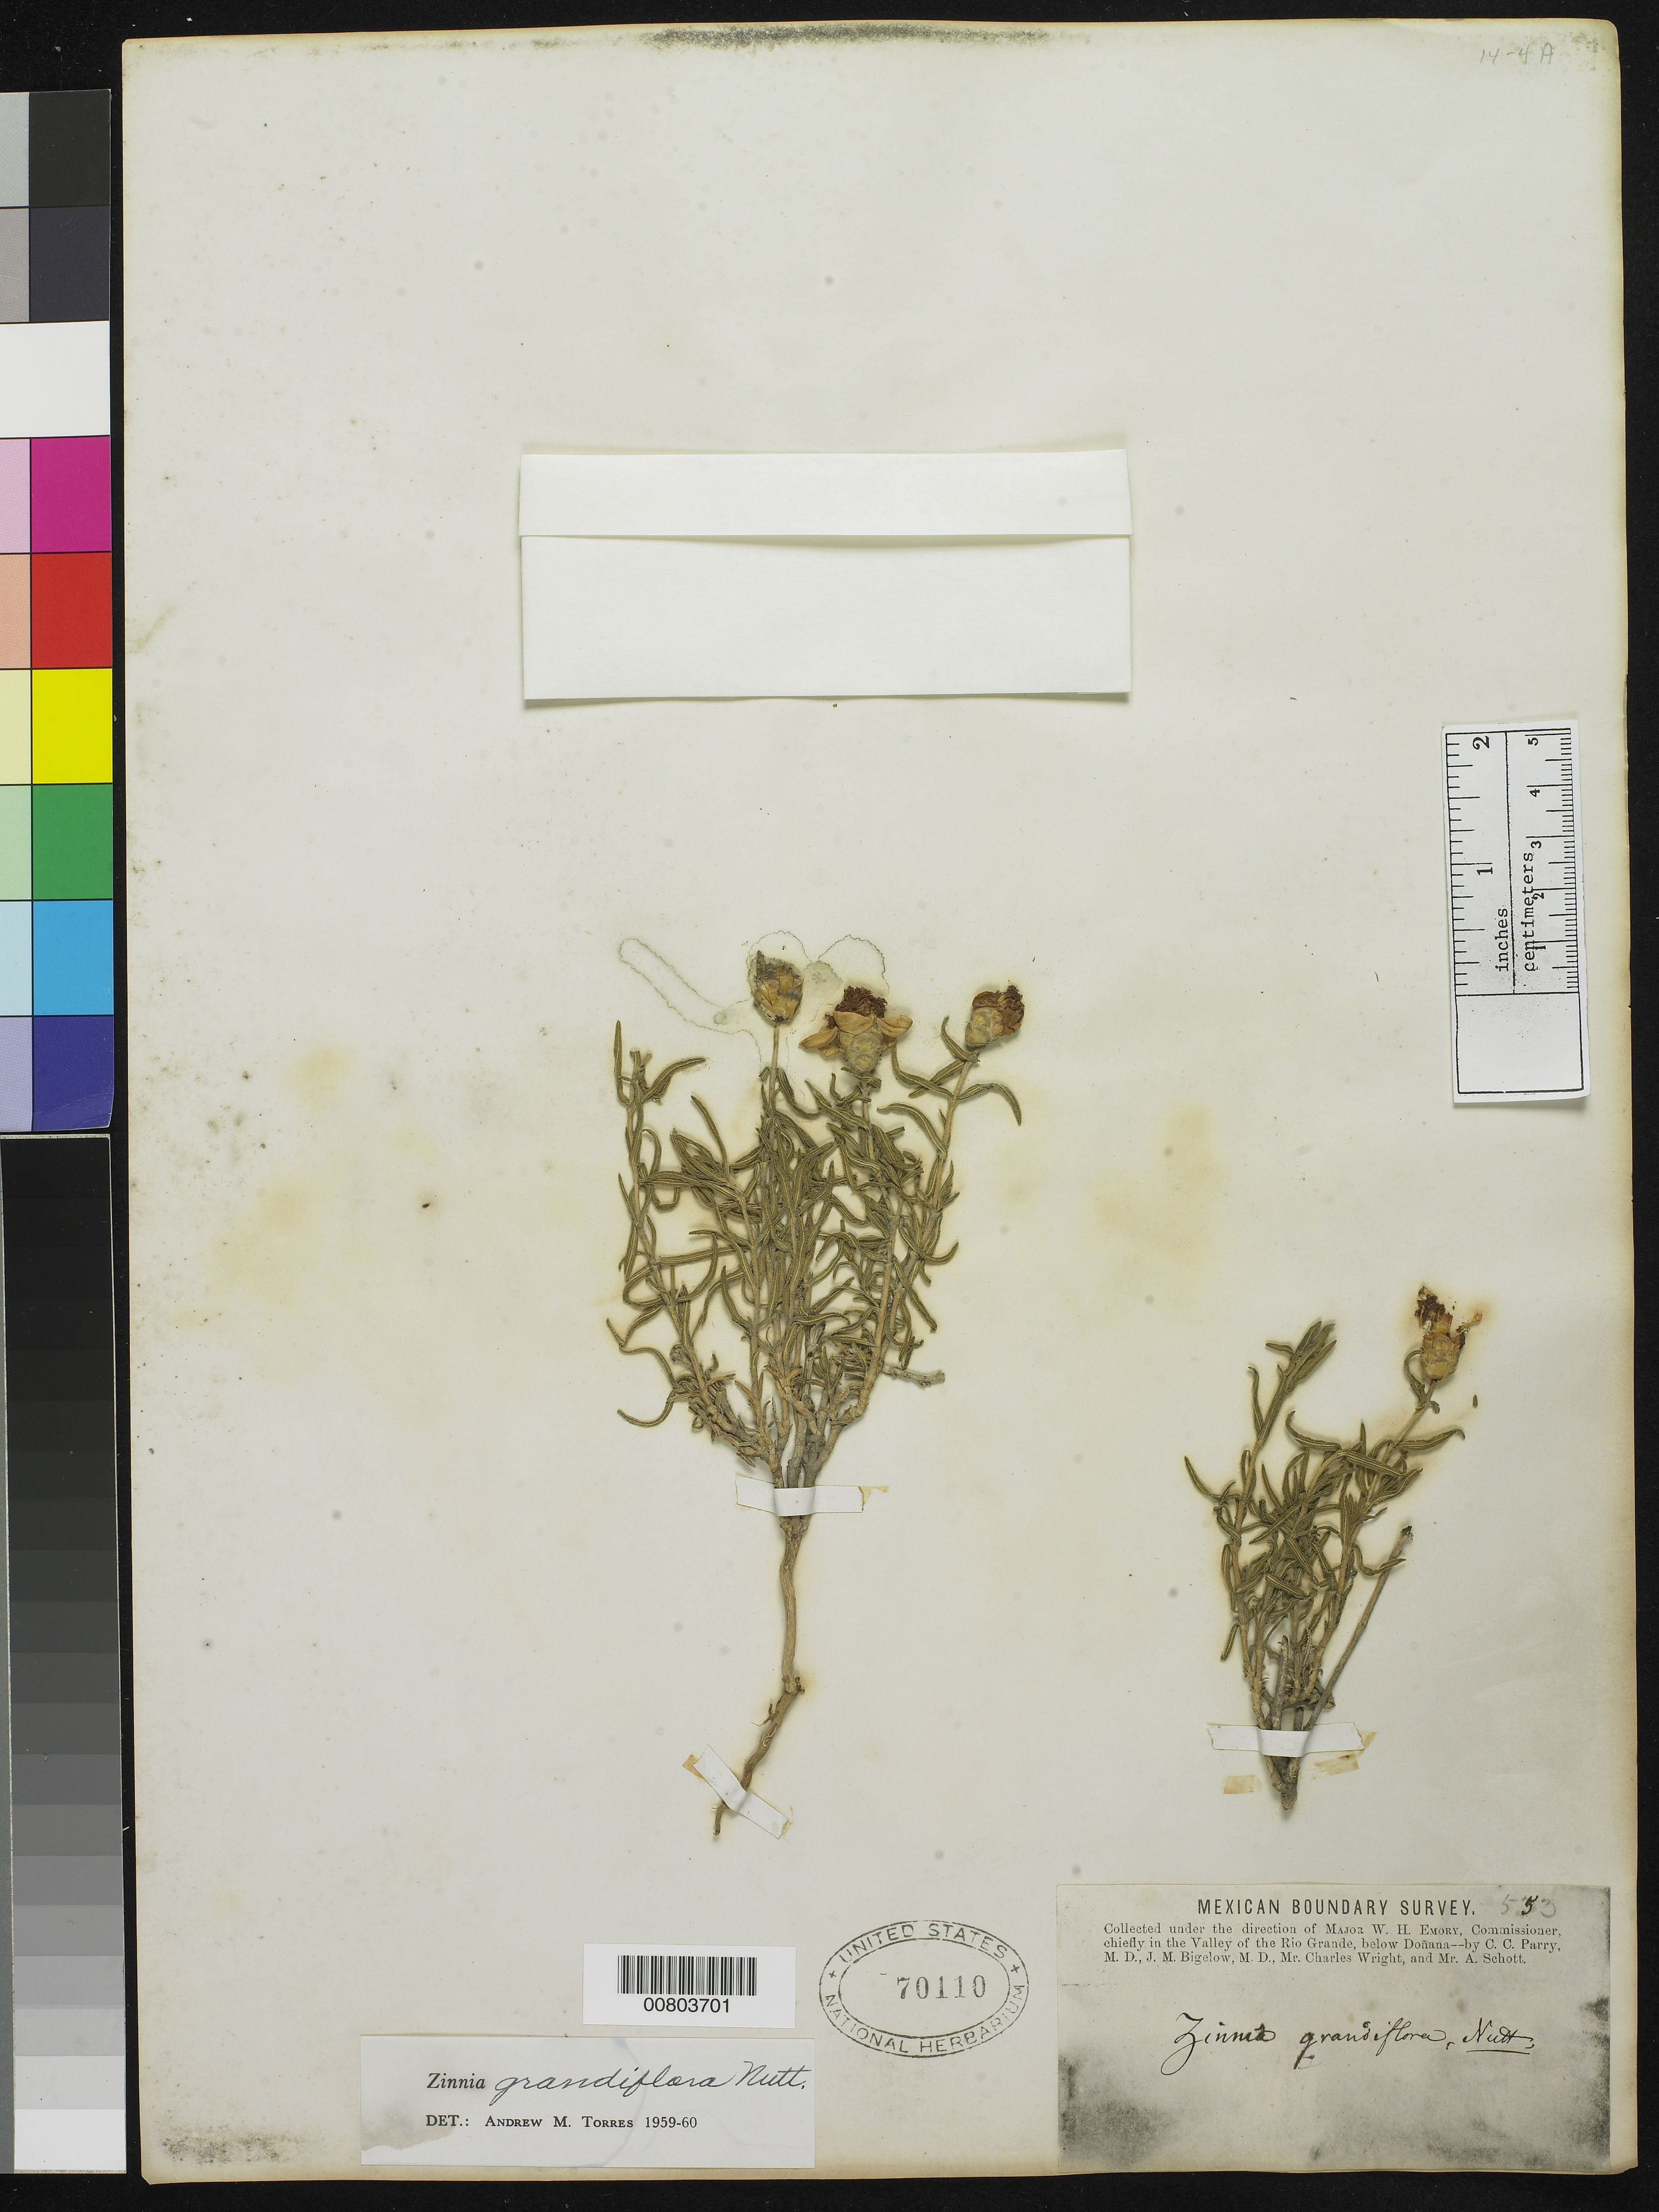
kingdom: Plantae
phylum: Tracheophyta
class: Magnoliopsida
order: Asterales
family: Asteraceae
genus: Zinnia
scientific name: Zinnia grandiflora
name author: Nutt.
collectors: C. C. Parry, J. M. Bigelow, C. Wright & A. C. V. Schott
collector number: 553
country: United States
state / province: New Mexico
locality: Valley of the Rio Grande, below Doñana, New Mexico.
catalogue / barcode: US 70110